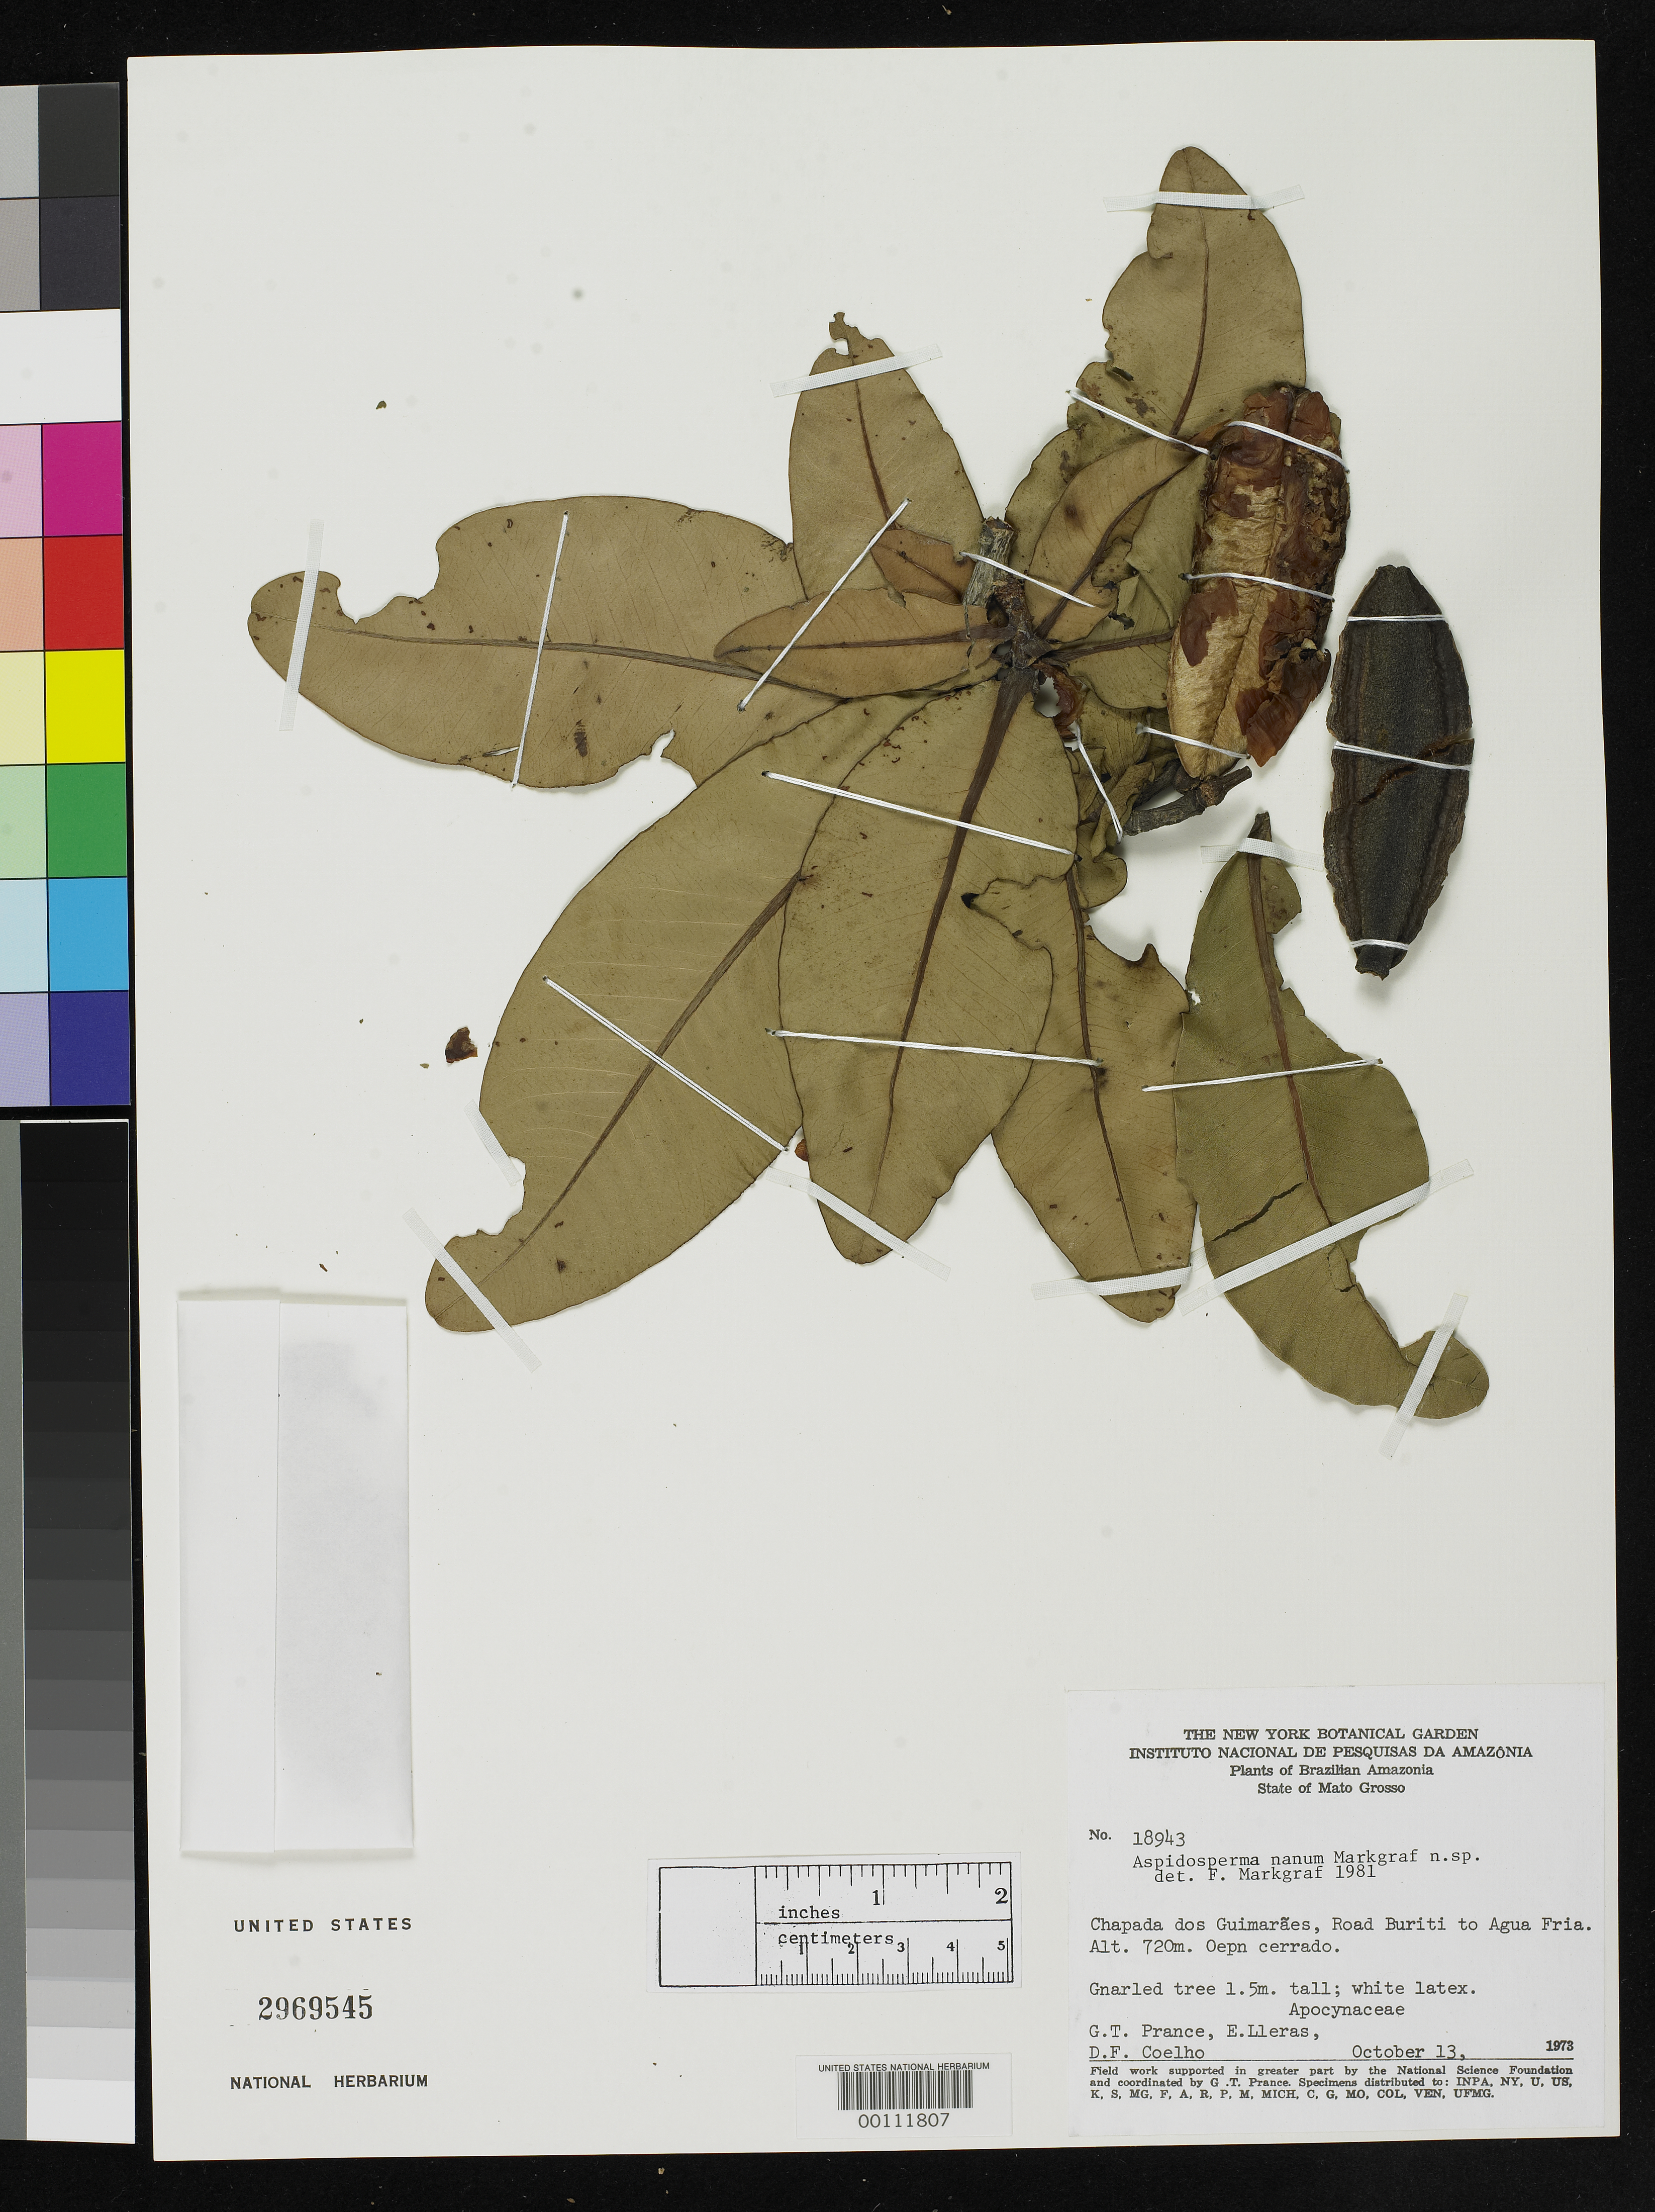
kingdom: Plantae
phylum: Tracheophyta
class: Magnoliopsida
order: Gentianales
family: Apocynaceae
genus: Aspidosperma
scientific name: Aspidosperma nanum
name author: Markgr.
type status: Isotype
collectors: G. T. Prance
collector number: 18943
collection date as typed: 13 Oct 1973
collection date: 1973-10-13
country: Brazil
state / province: Mato Grosso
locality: Chapada dos guimaraes, road Buriti to Aqua Fria.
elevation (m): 720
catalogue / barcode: US 2969545